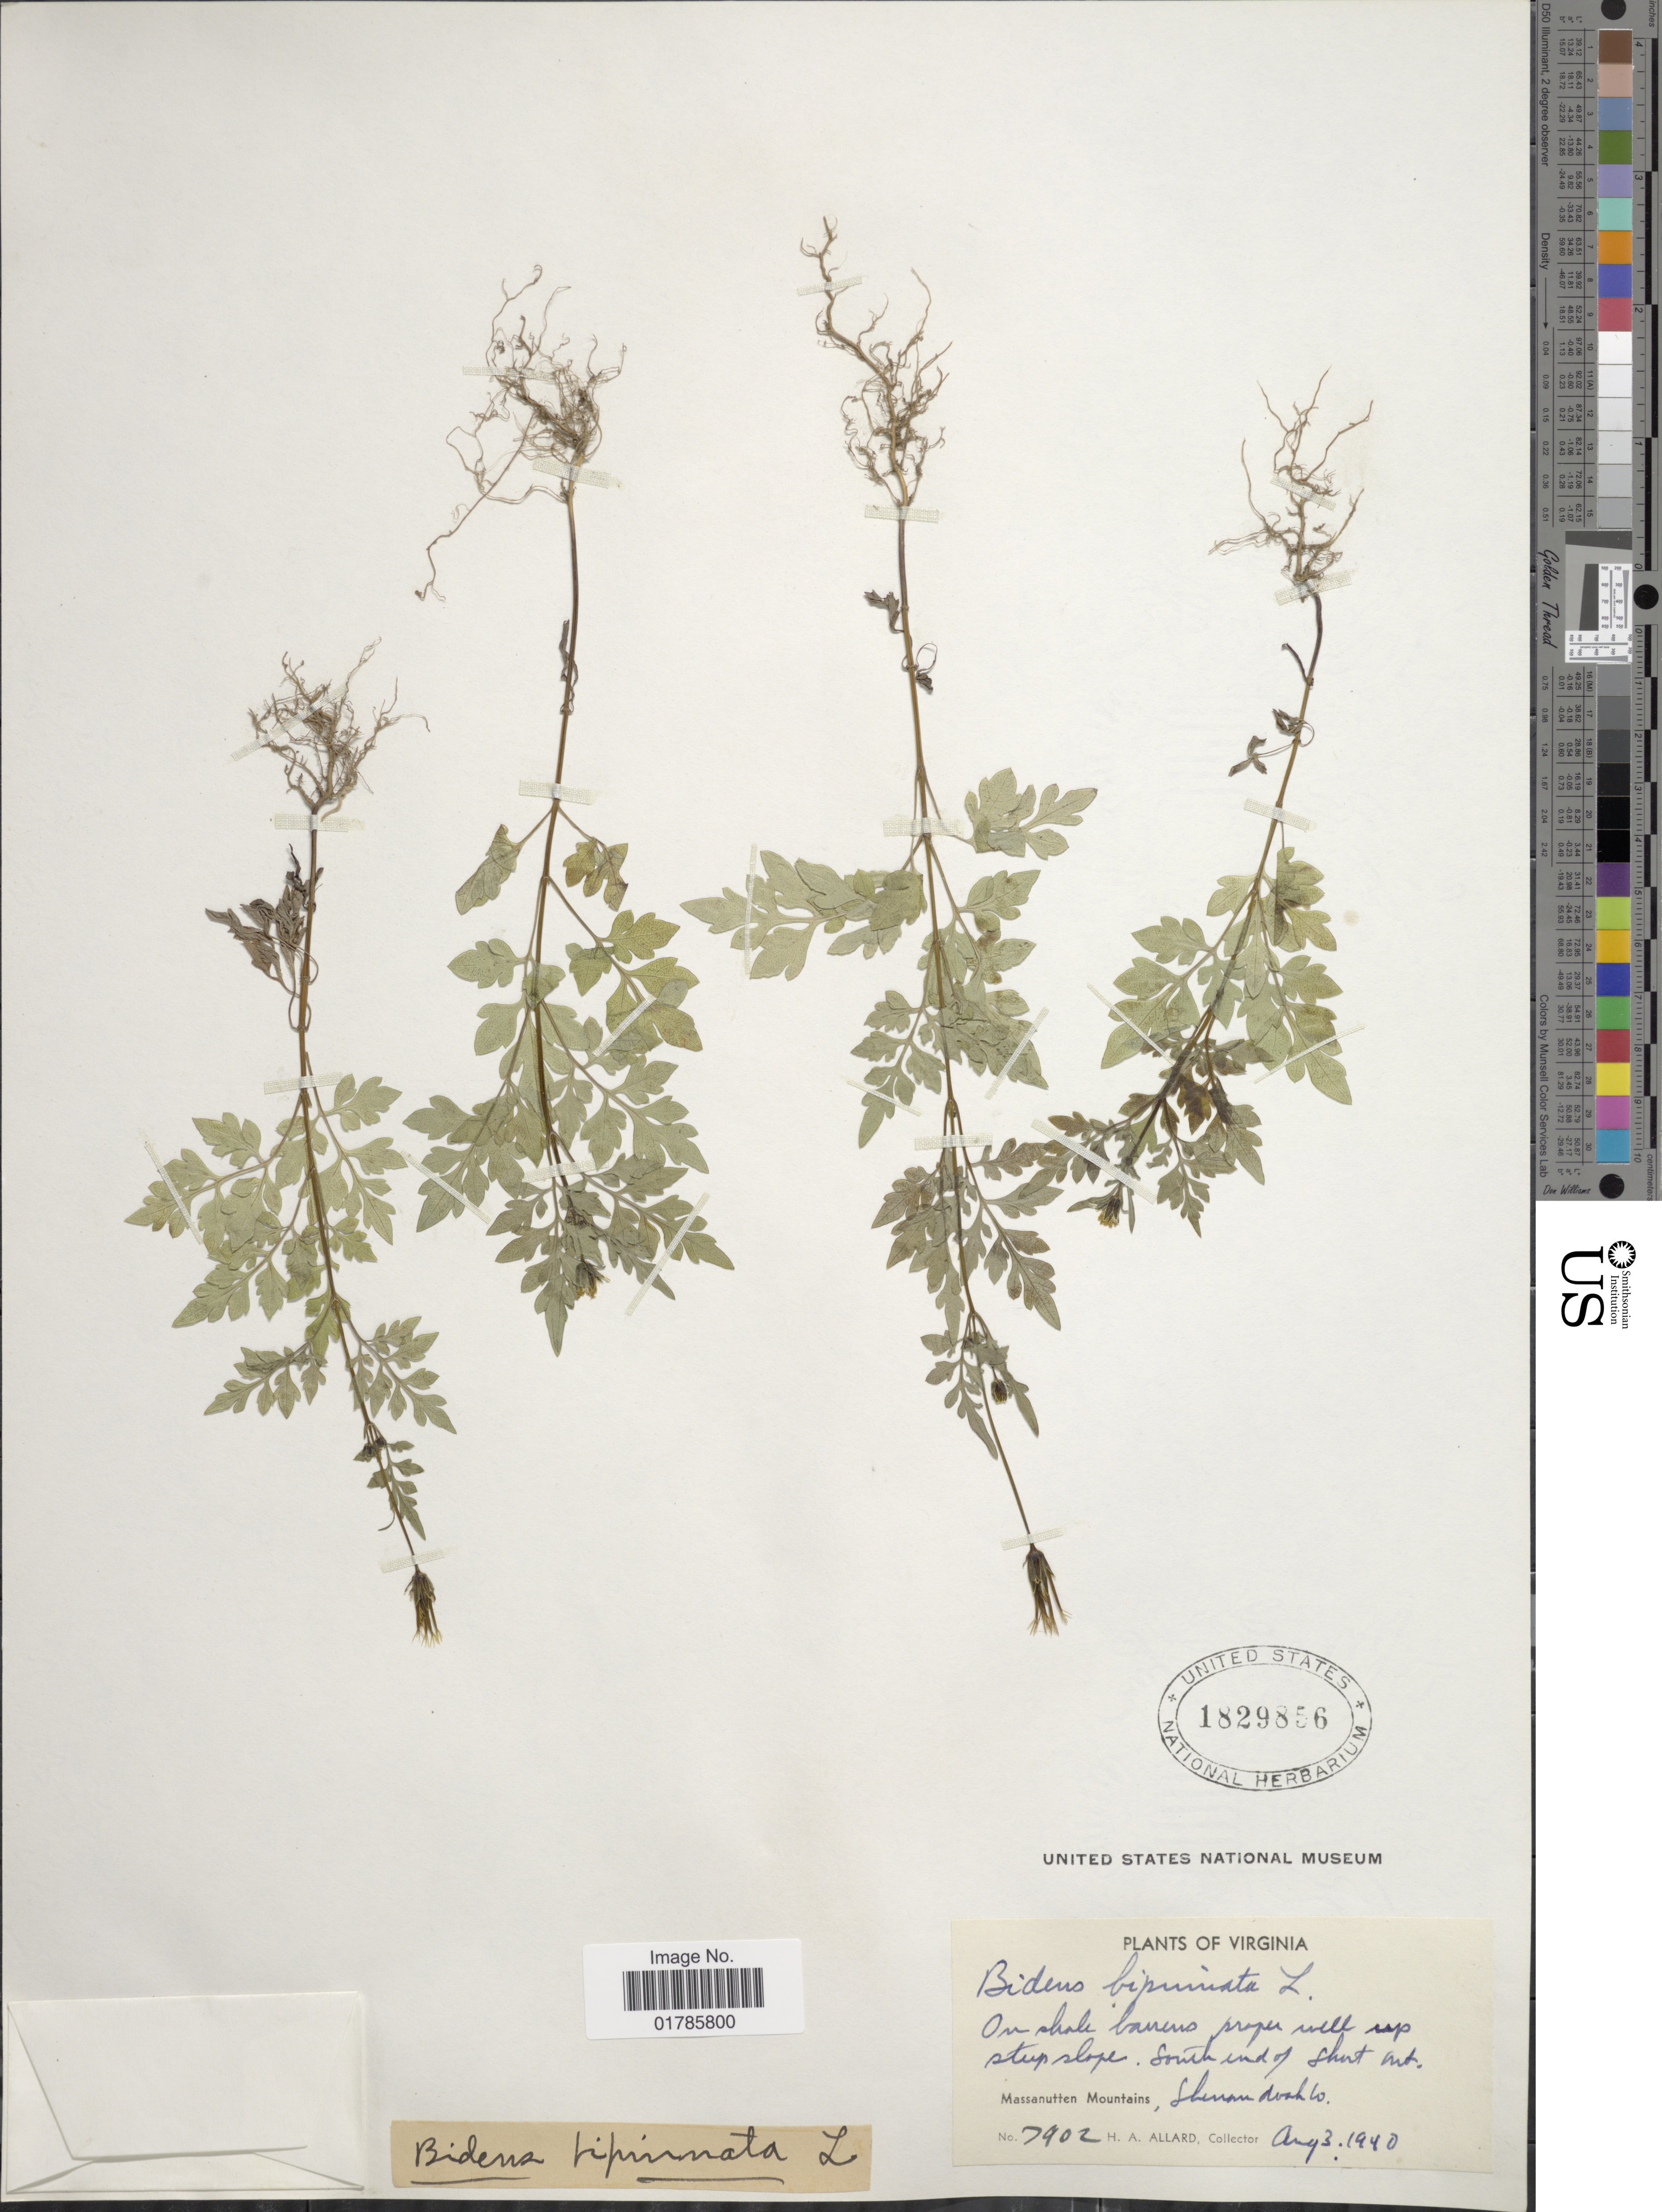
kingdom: Plantae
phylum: Tracheophyta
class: Magnoliopsida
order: Asterales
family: Asteraceae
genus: Bidens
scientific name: Bidens bipinnata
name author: L.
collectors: H. A. Allard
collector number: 7902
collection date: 1940-08-03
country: United States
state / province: Virginia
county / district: Shenandoah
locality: South end of short mt., Massanutten Mountains, Shenandoah Co.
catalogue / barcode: US 1829856